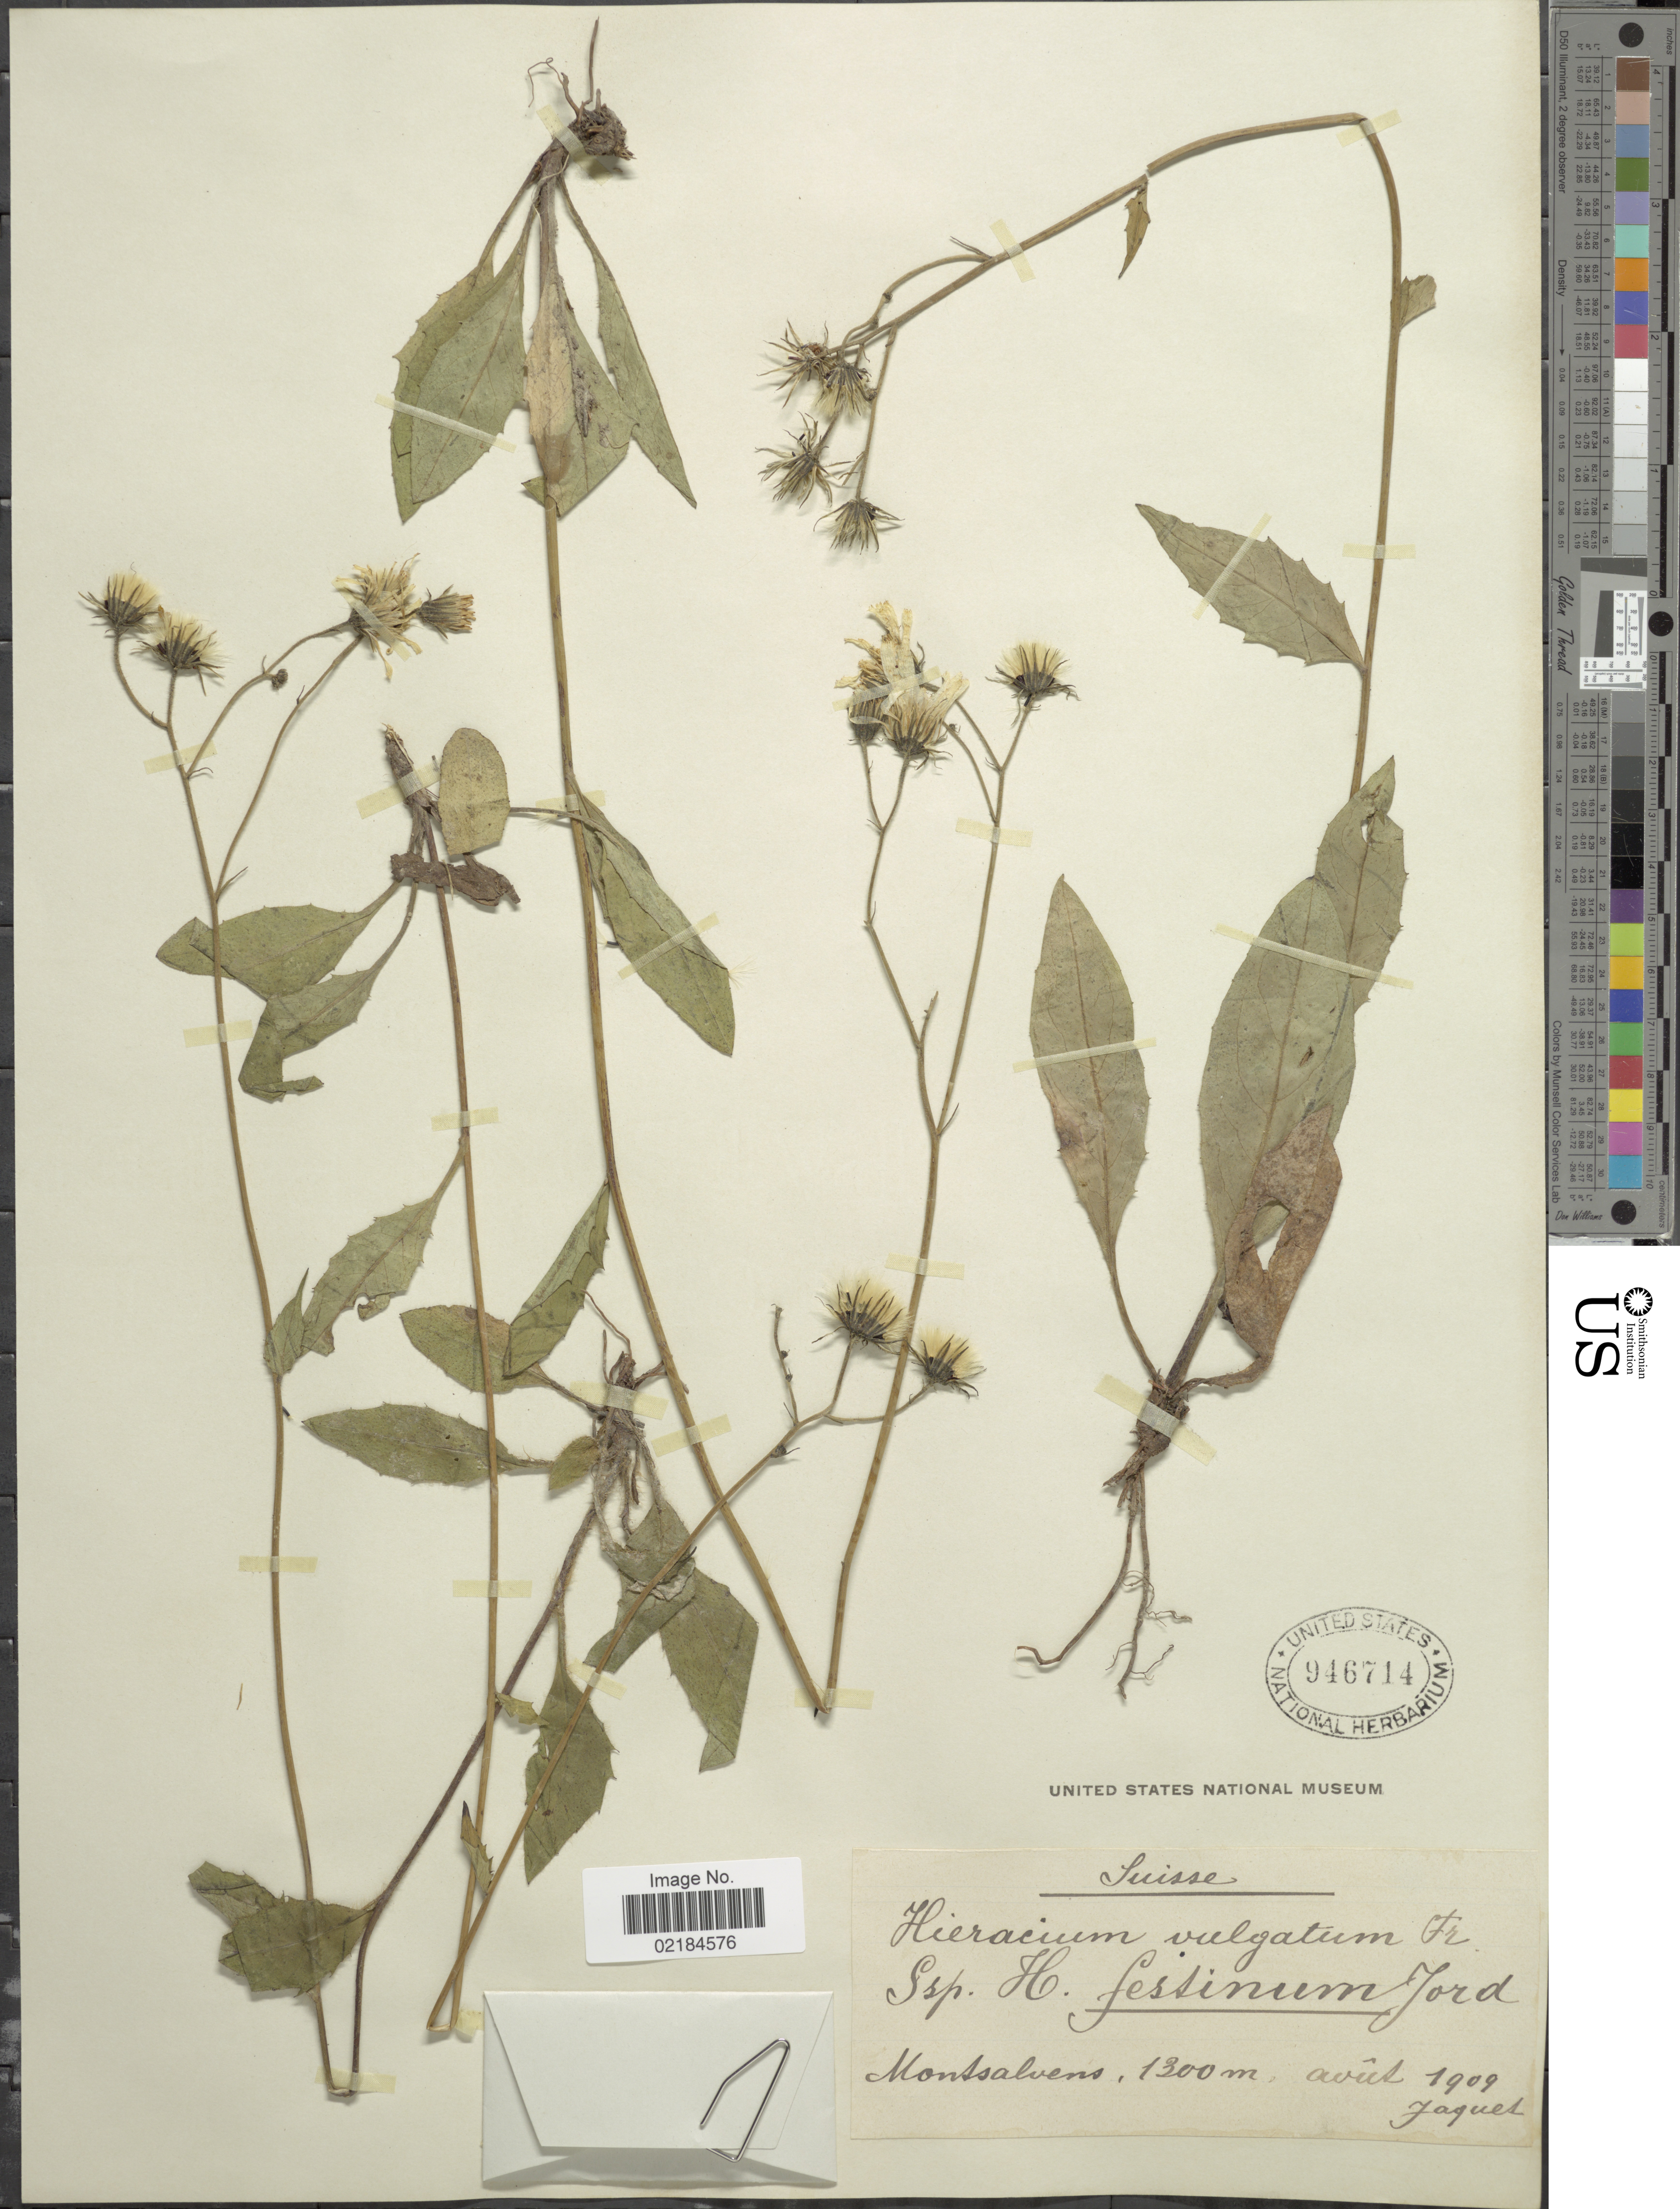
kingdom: Plantae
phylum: Tracheophyta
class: Magnoliopsida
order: Asterales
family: Asteraceae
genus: Hieracium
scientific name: Hieracium lachenalii subsp. cruenifolium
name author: (Dahlst. & Lübeck) Zahn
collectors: -. Jaquet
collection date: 1909-08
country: Switzerland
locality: Suisse, Montsalvens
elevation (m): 1300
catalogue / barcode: US 946714